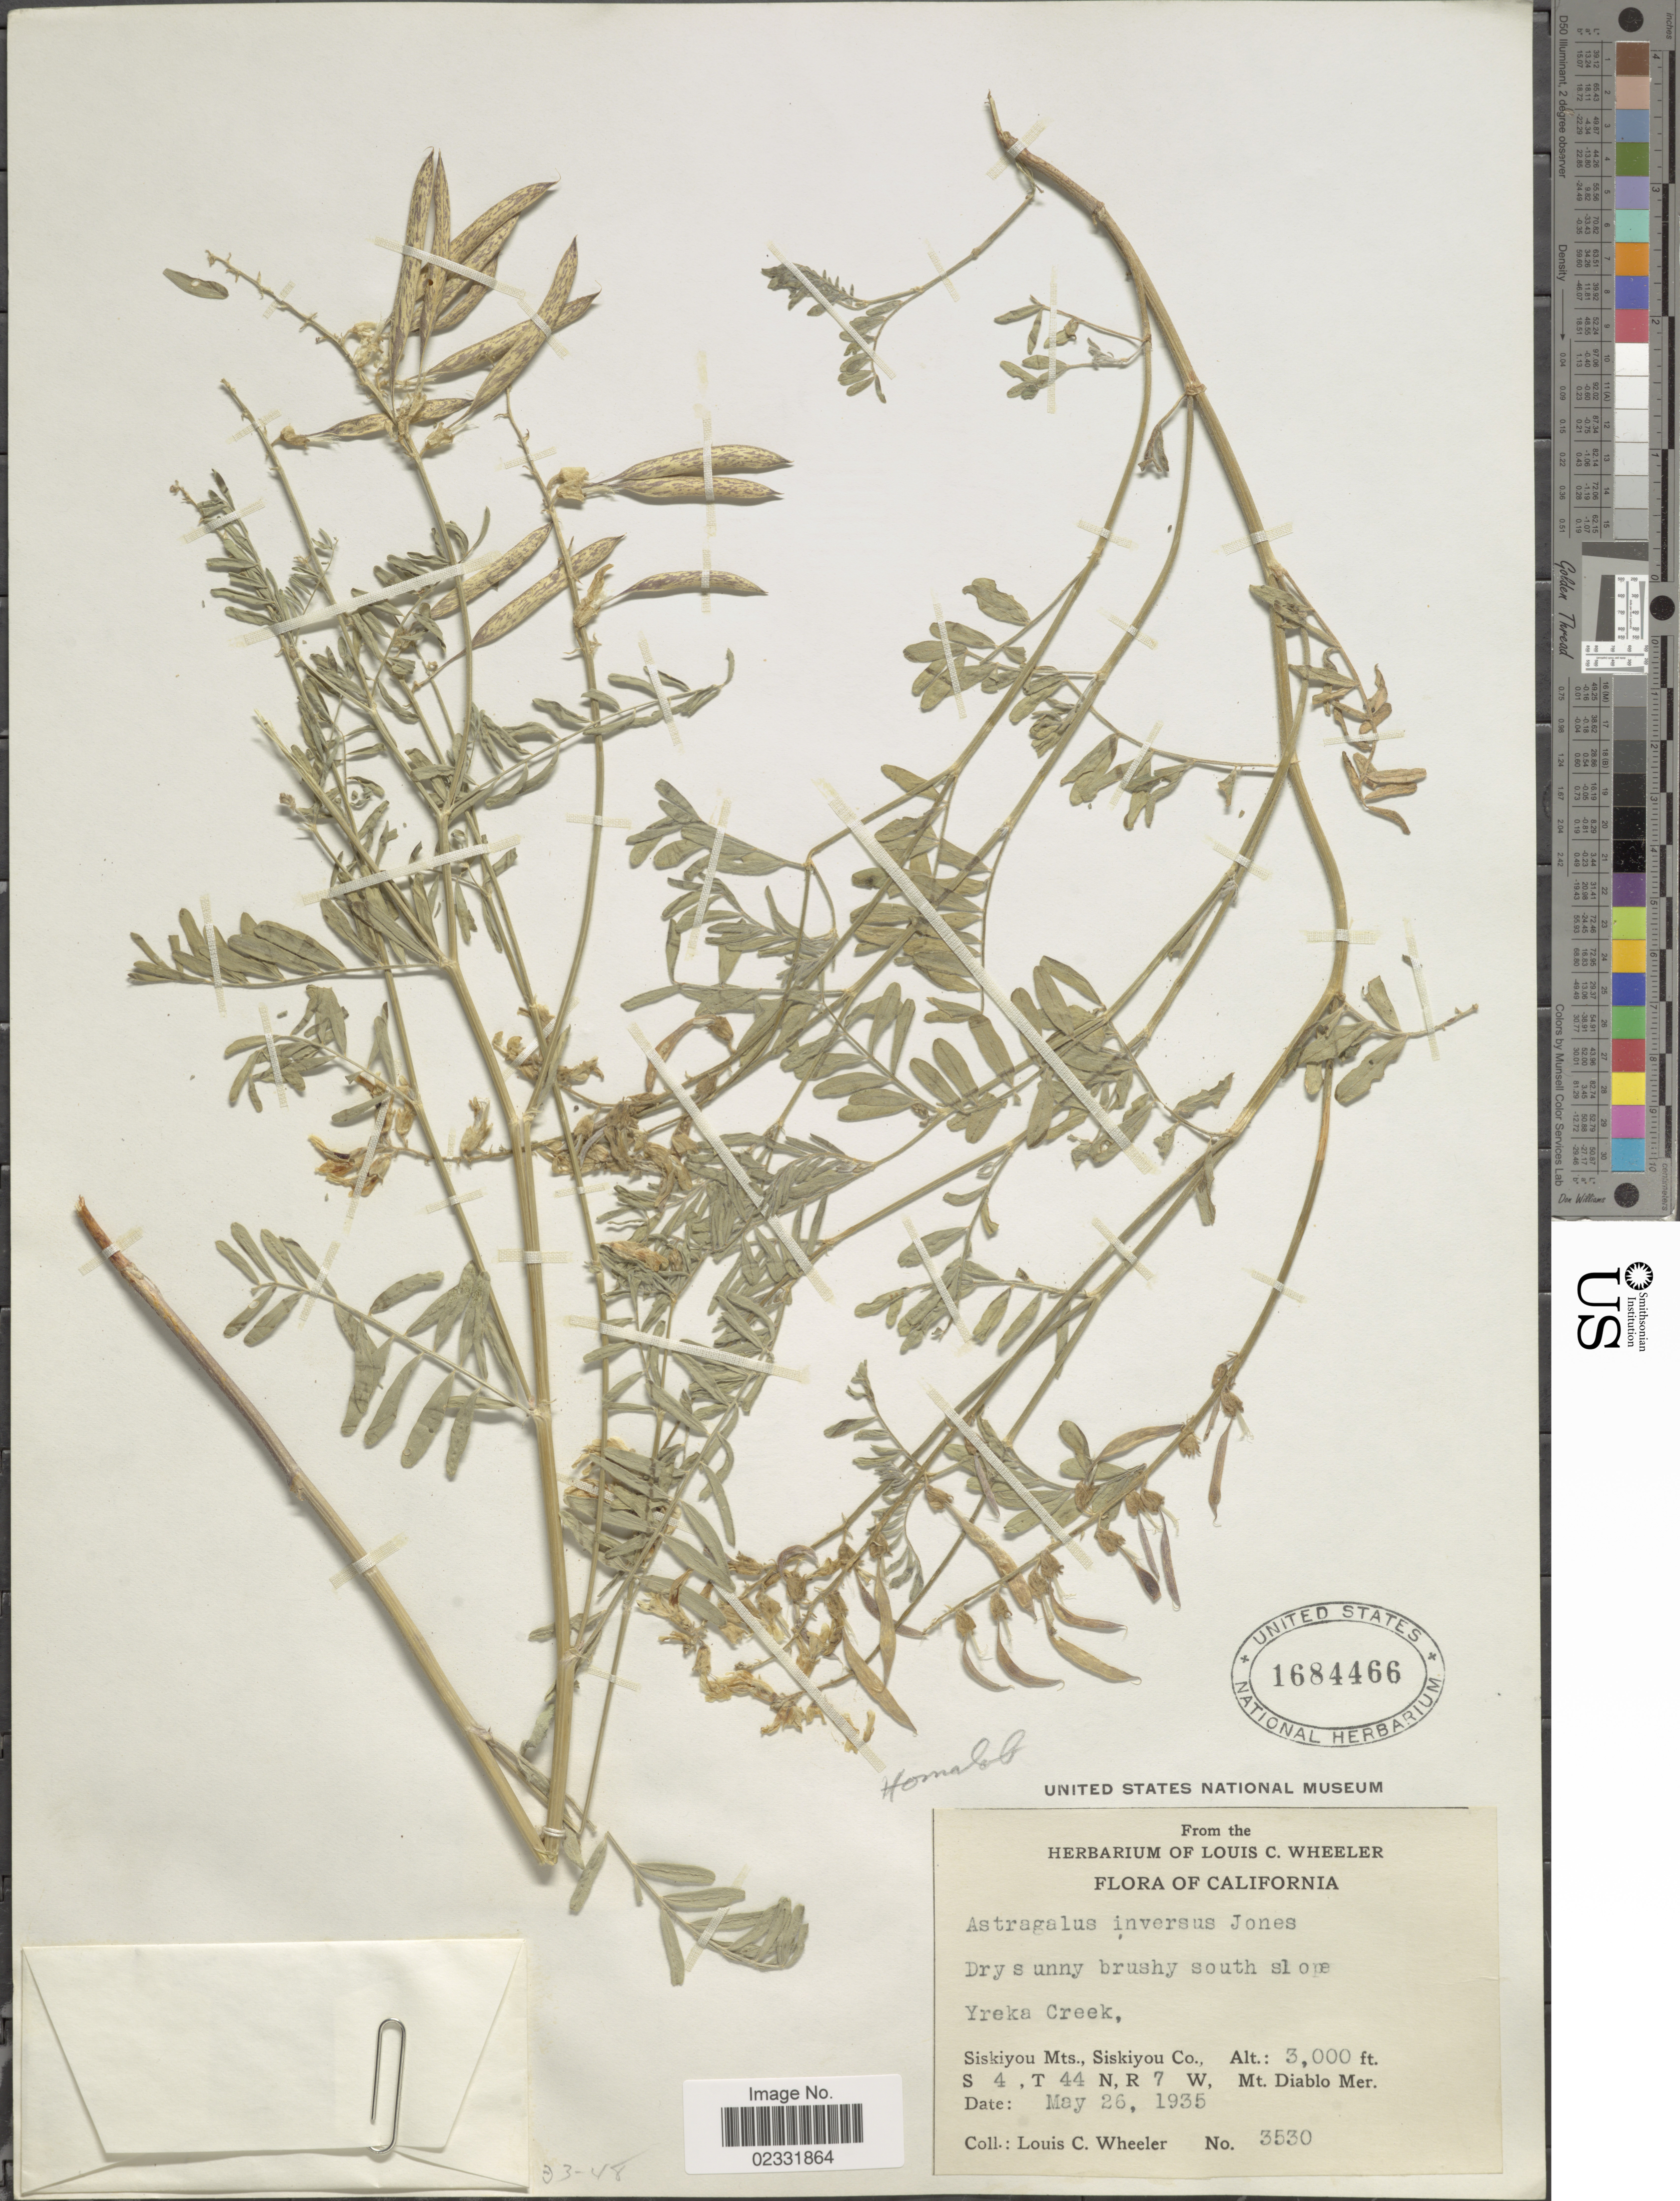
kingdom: Plantae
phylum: Tracheophyta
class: Magnoliopsida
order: Fabales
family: Fabaceae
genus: Astragalus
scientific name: Astragalus inversus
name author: M.E. Jones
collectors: L. C. Wheeler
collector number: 3530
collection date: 1935-05-26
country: United States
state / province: California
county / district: Siskiyou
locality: Dry sunny brushy south slope Yreka Creek, Siskiyou Mts., Siskiyou Co., S 4, T 44 N, R 7 W, Mt. Diablo Mer.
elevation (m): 914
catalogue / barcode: US 1684466